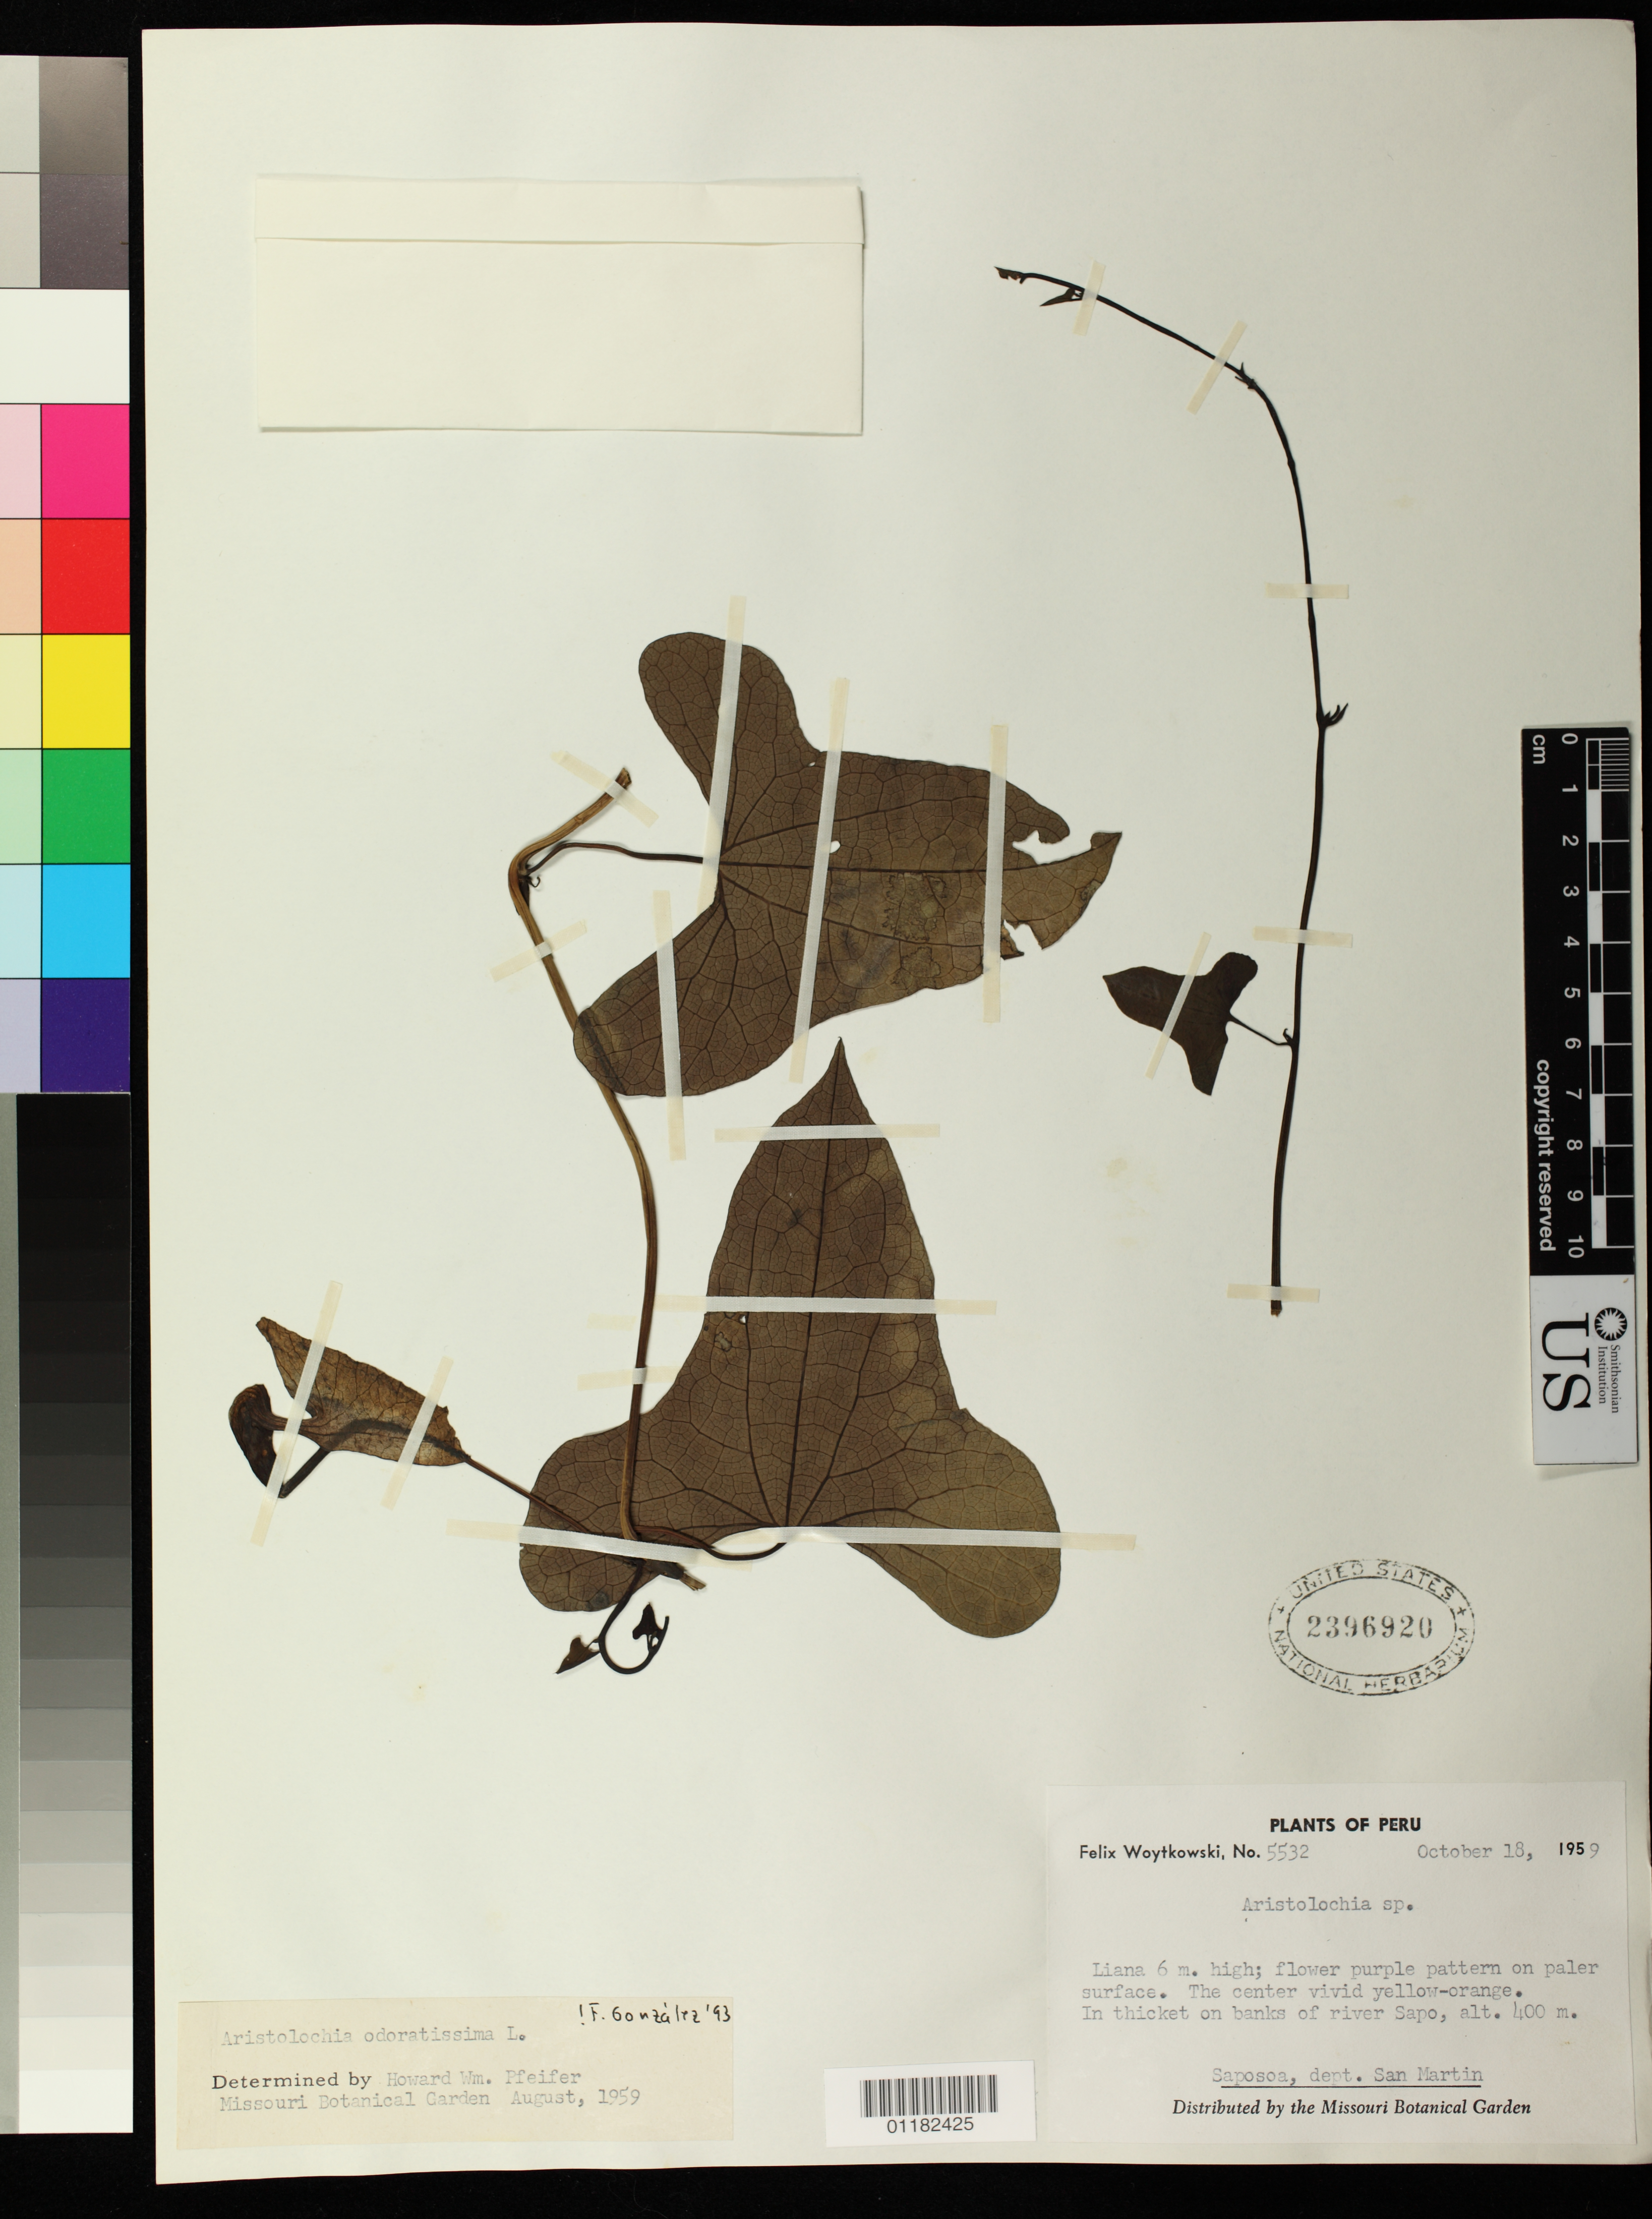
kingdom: Plantae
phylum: Tracheophyta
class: Magnoliopsida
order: Piperales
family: Aristolochiaceae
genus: Aristolochia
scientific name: Aristolochia odoratissima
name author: L.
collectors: F. Woytkowski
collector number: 5532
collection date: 1959-10-18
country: Peru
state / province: San Martín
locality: In Saposoa, On banks of the river Sapo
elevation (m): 400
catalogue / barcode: US 2396920